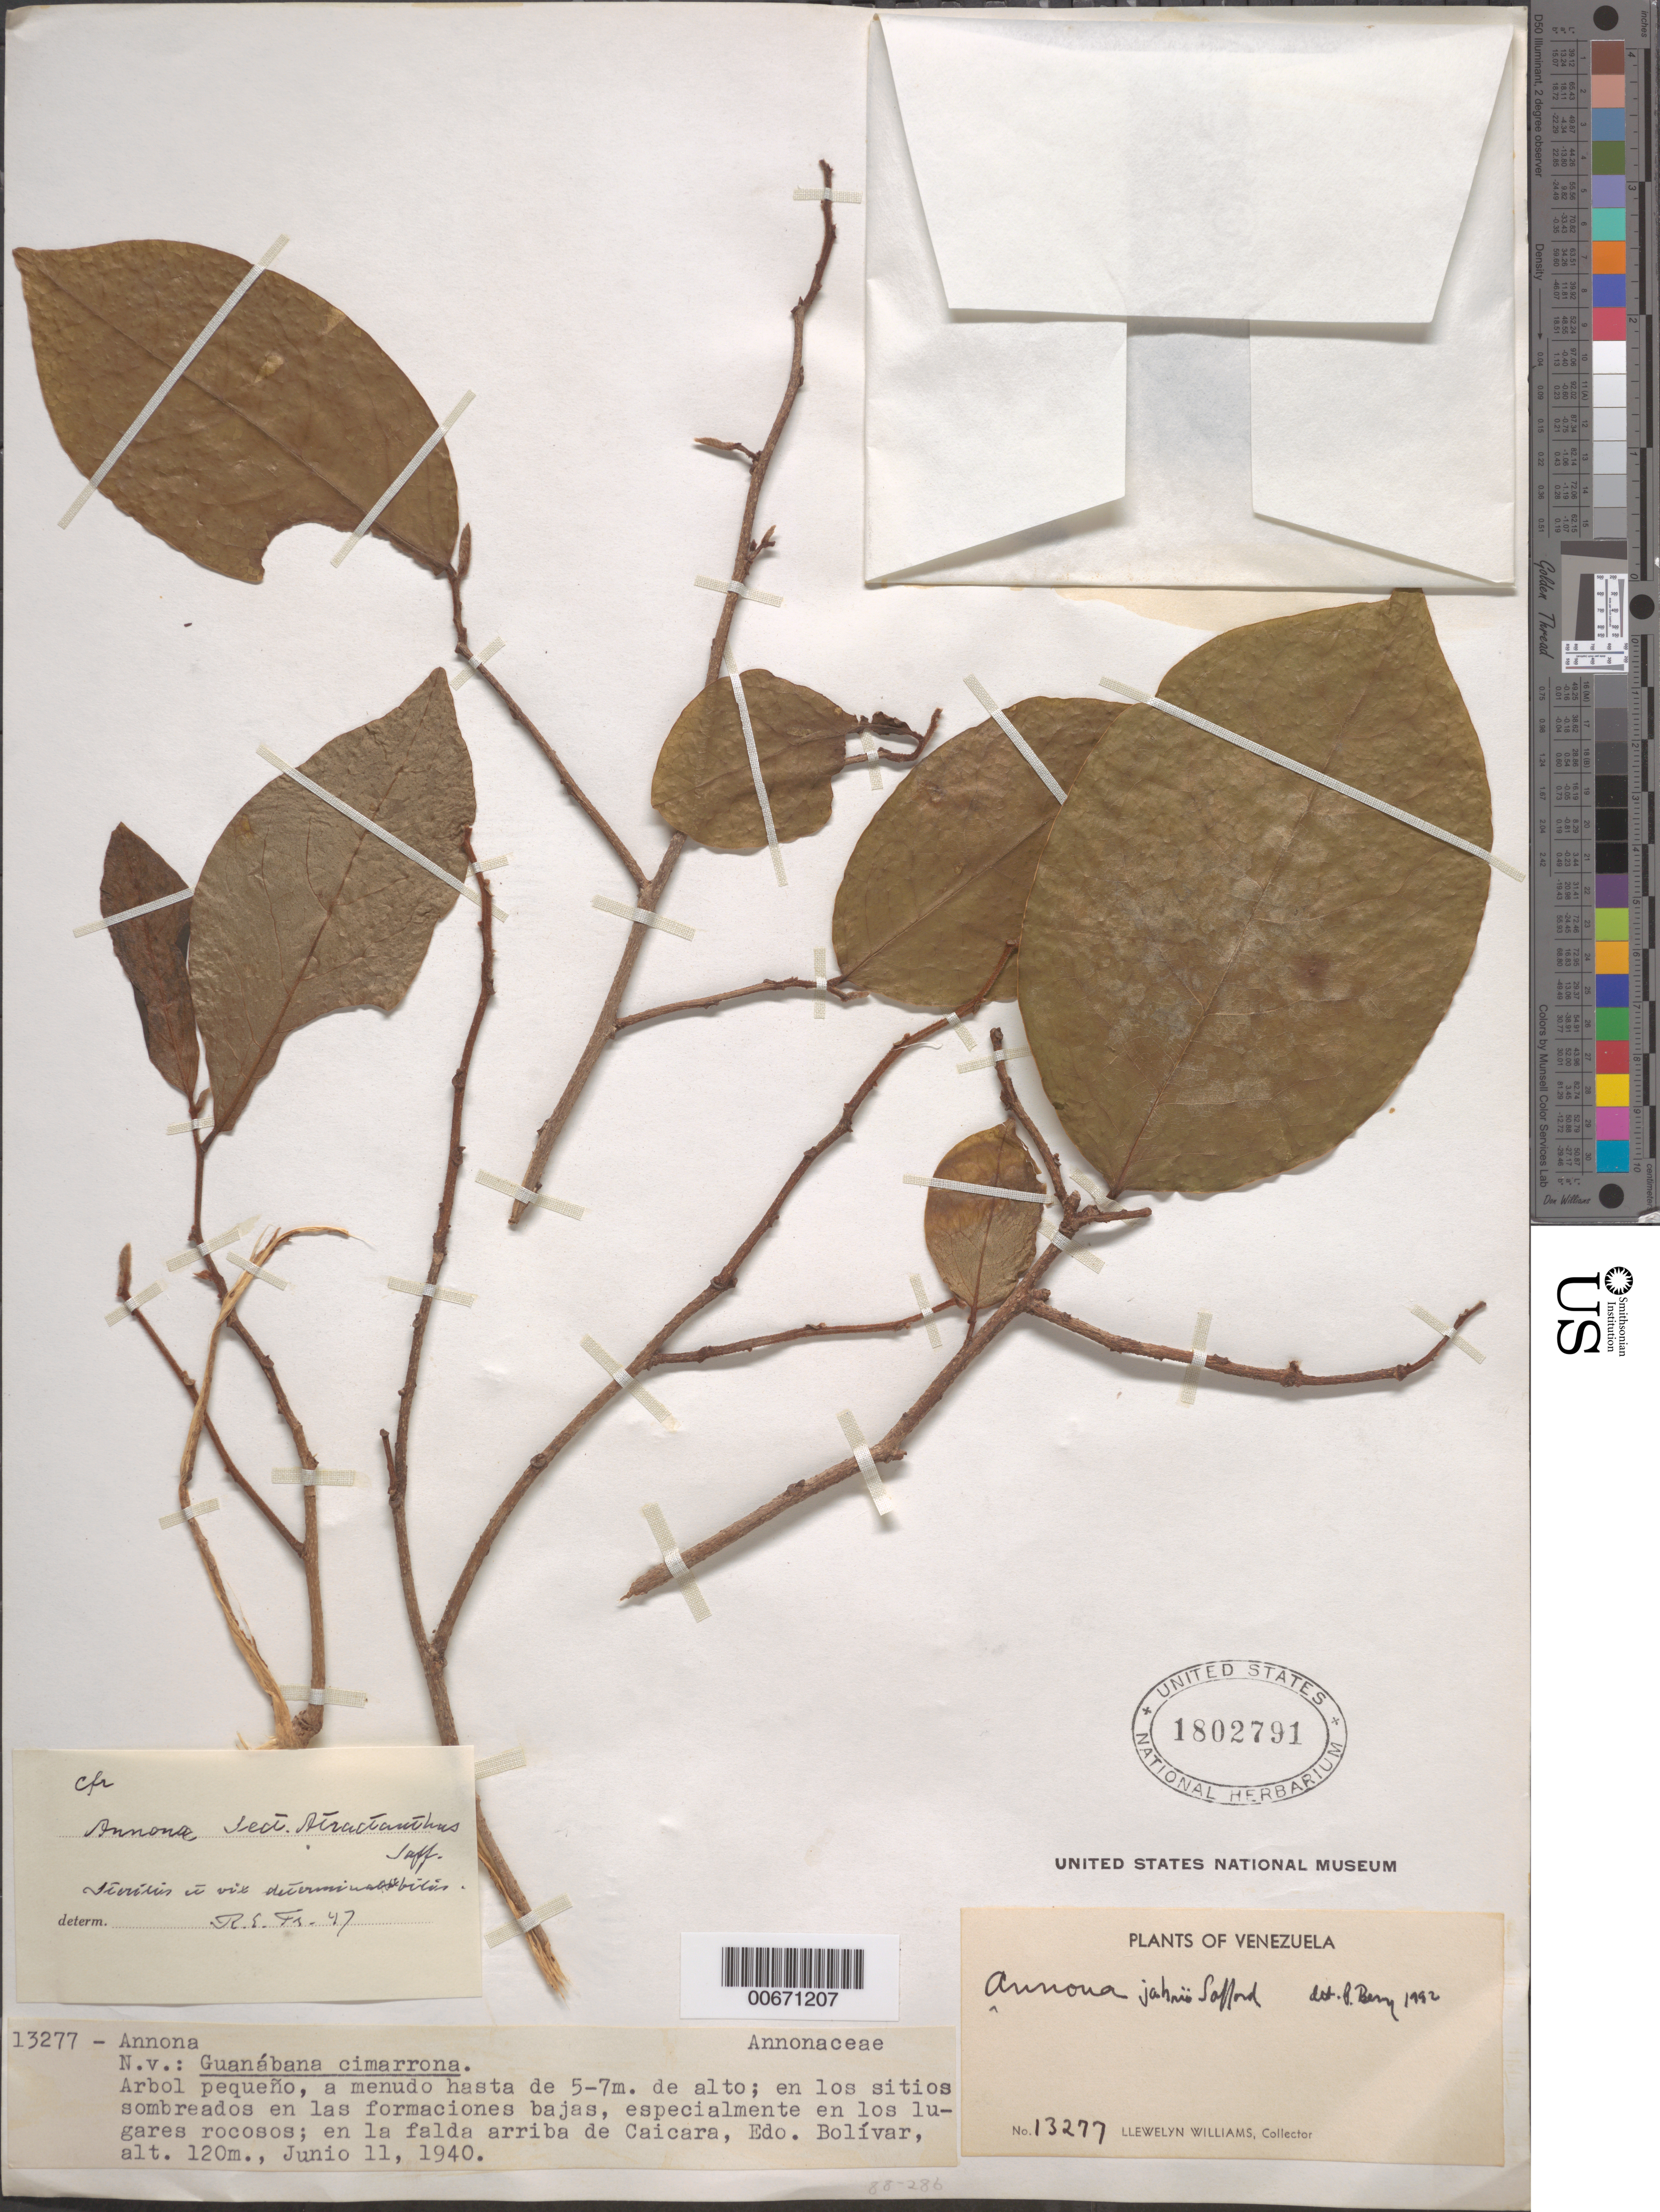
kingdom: Plantae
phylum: Tracheophyta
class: Magnoliopsida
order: Magnoliales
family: Annonaceae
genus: Annona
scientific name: Annona jahnii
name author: Saff.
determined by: Fries, R. E.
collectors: Ll. Williams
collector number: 13277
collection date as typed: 11-Jun-40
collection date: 1940-06-11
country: Venezuela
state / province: Bolívar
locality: Caicara, Medio Orinoco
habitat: Sitios sombreados en las formaciones bajas, en los lugares rocosos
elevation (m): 120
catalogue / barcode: US 1802791